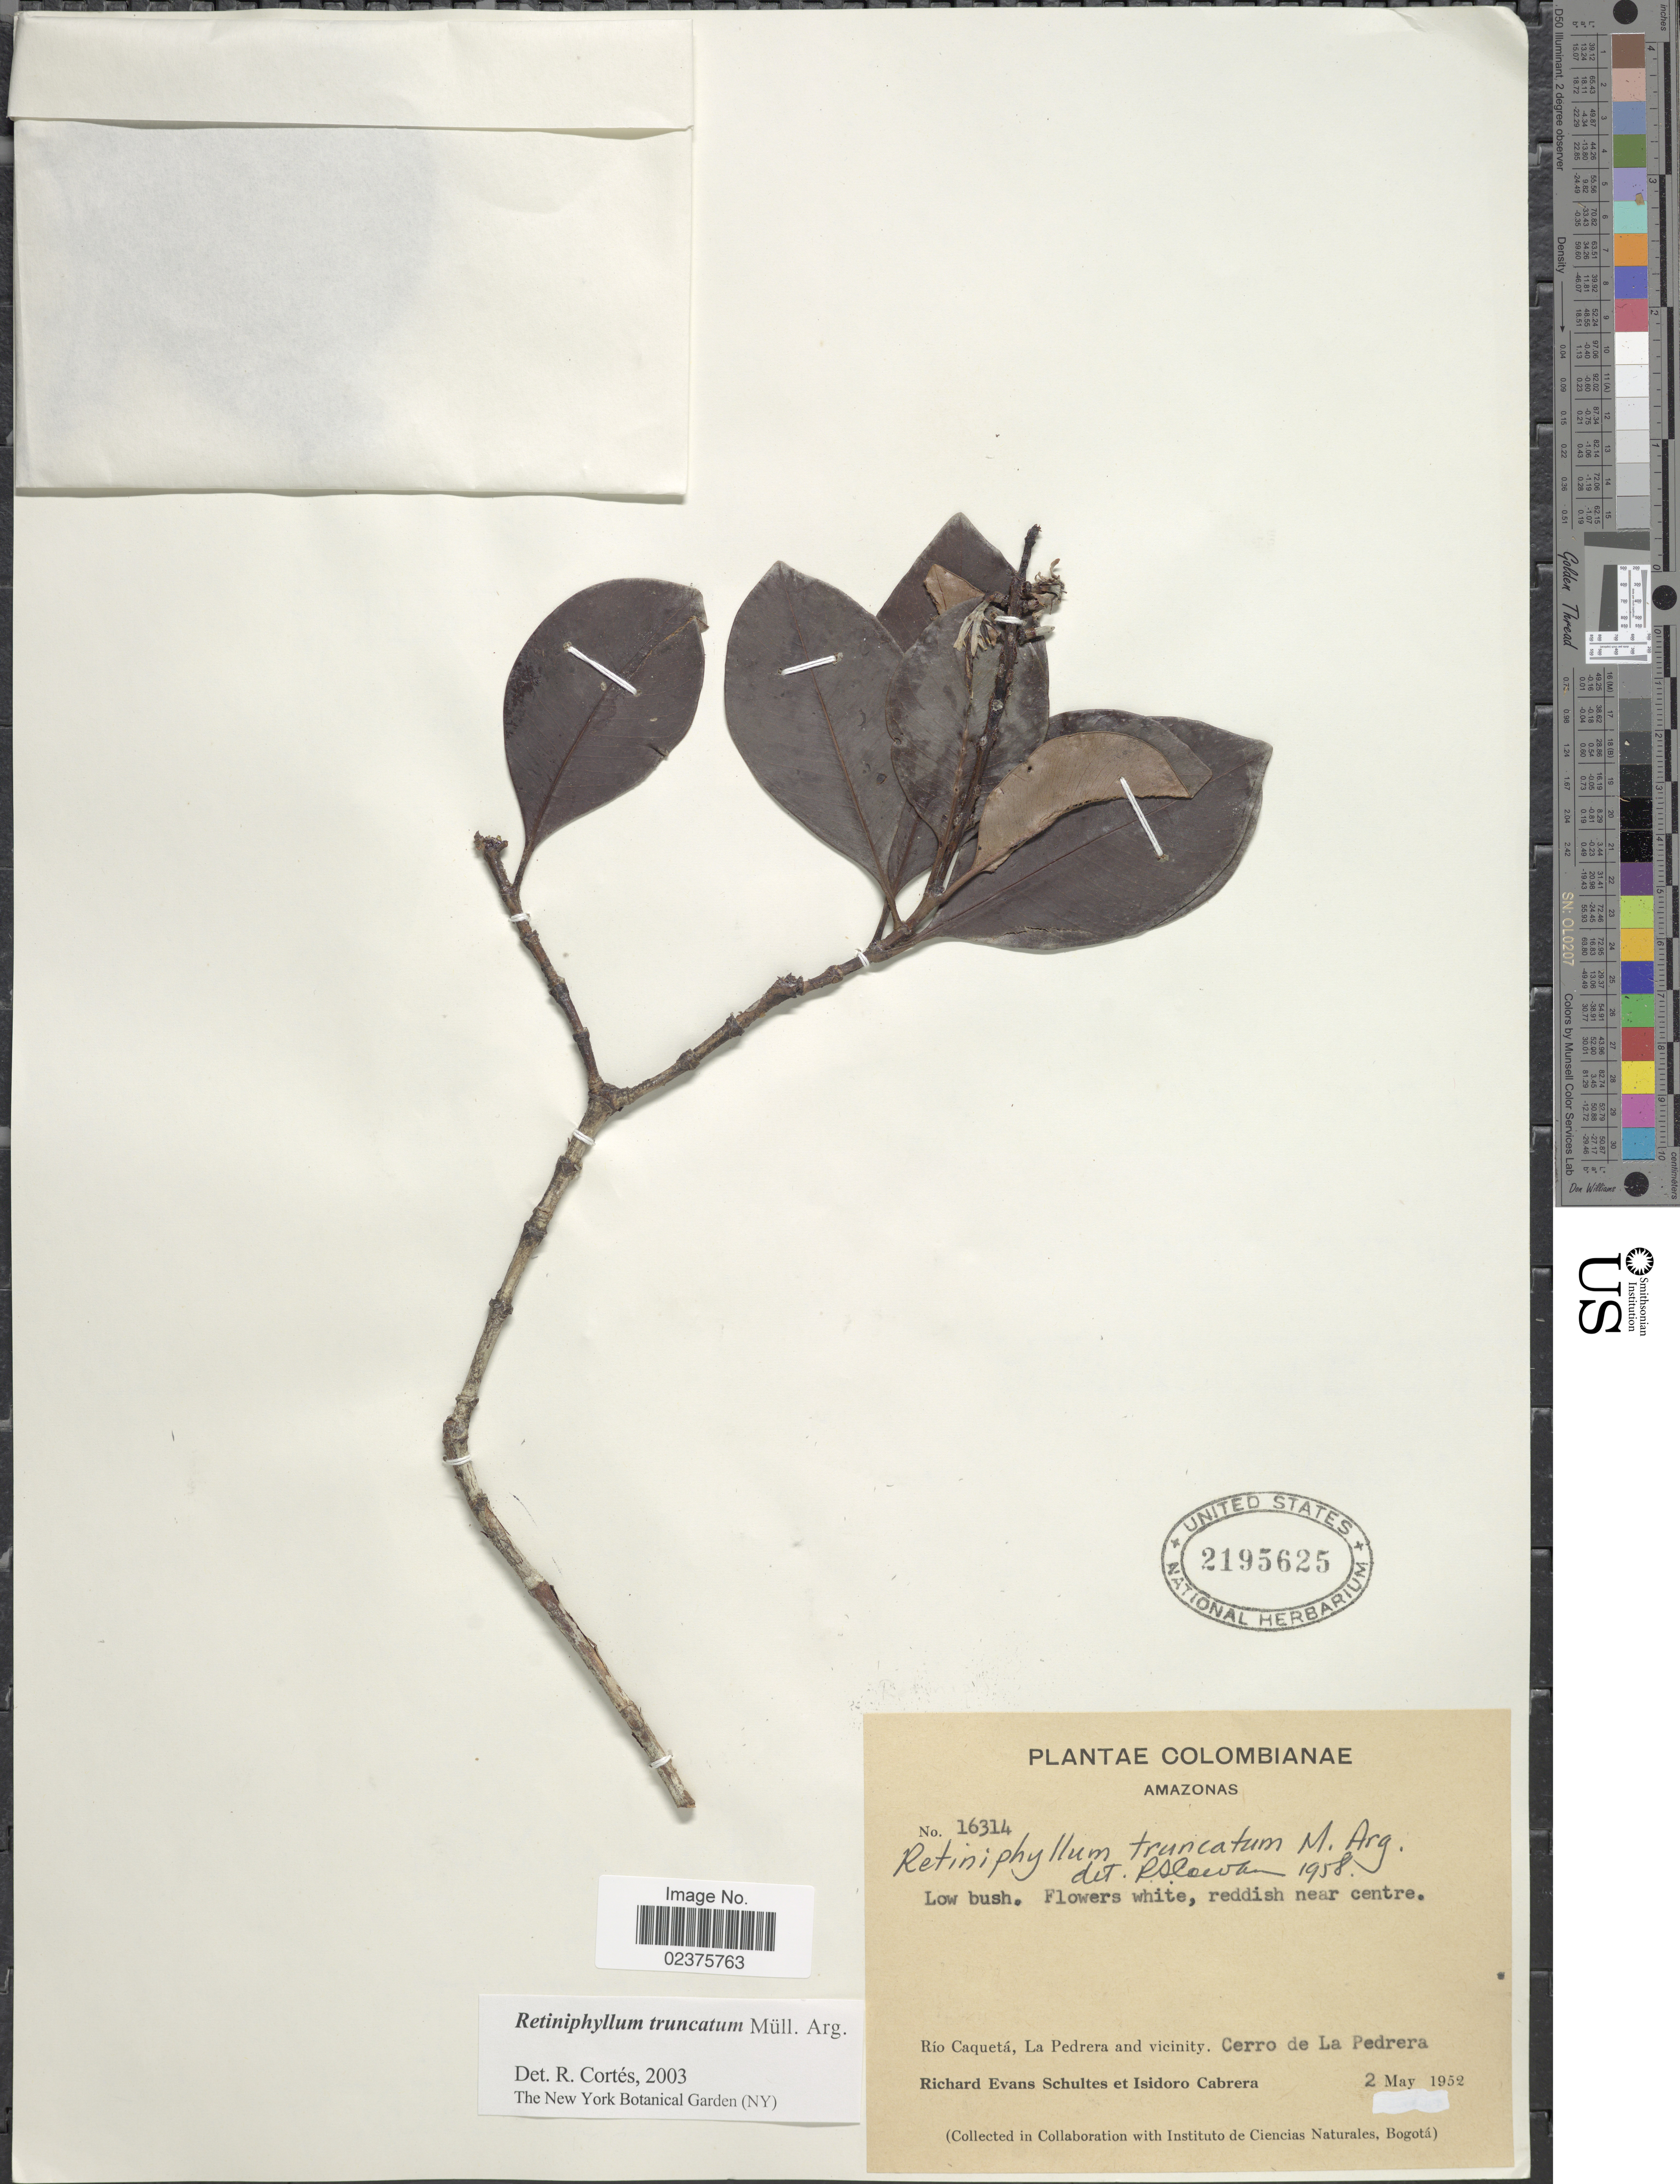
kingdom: Plantae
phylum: Tracheophyta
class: Magnoliopsida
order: Gentianales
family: Rubiaceae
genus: Retiniphyllum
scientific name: Retiniphyllum truncatum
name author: Müll. Arg.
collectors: R. E. Schultes & I. Cabrera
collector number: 16314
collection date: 1952-05-02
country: Colombia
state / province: Amazônas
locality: Rio Caqueta, La Pedrera and vicinity, Cerro de La Pedrera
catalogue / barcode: US 2195625